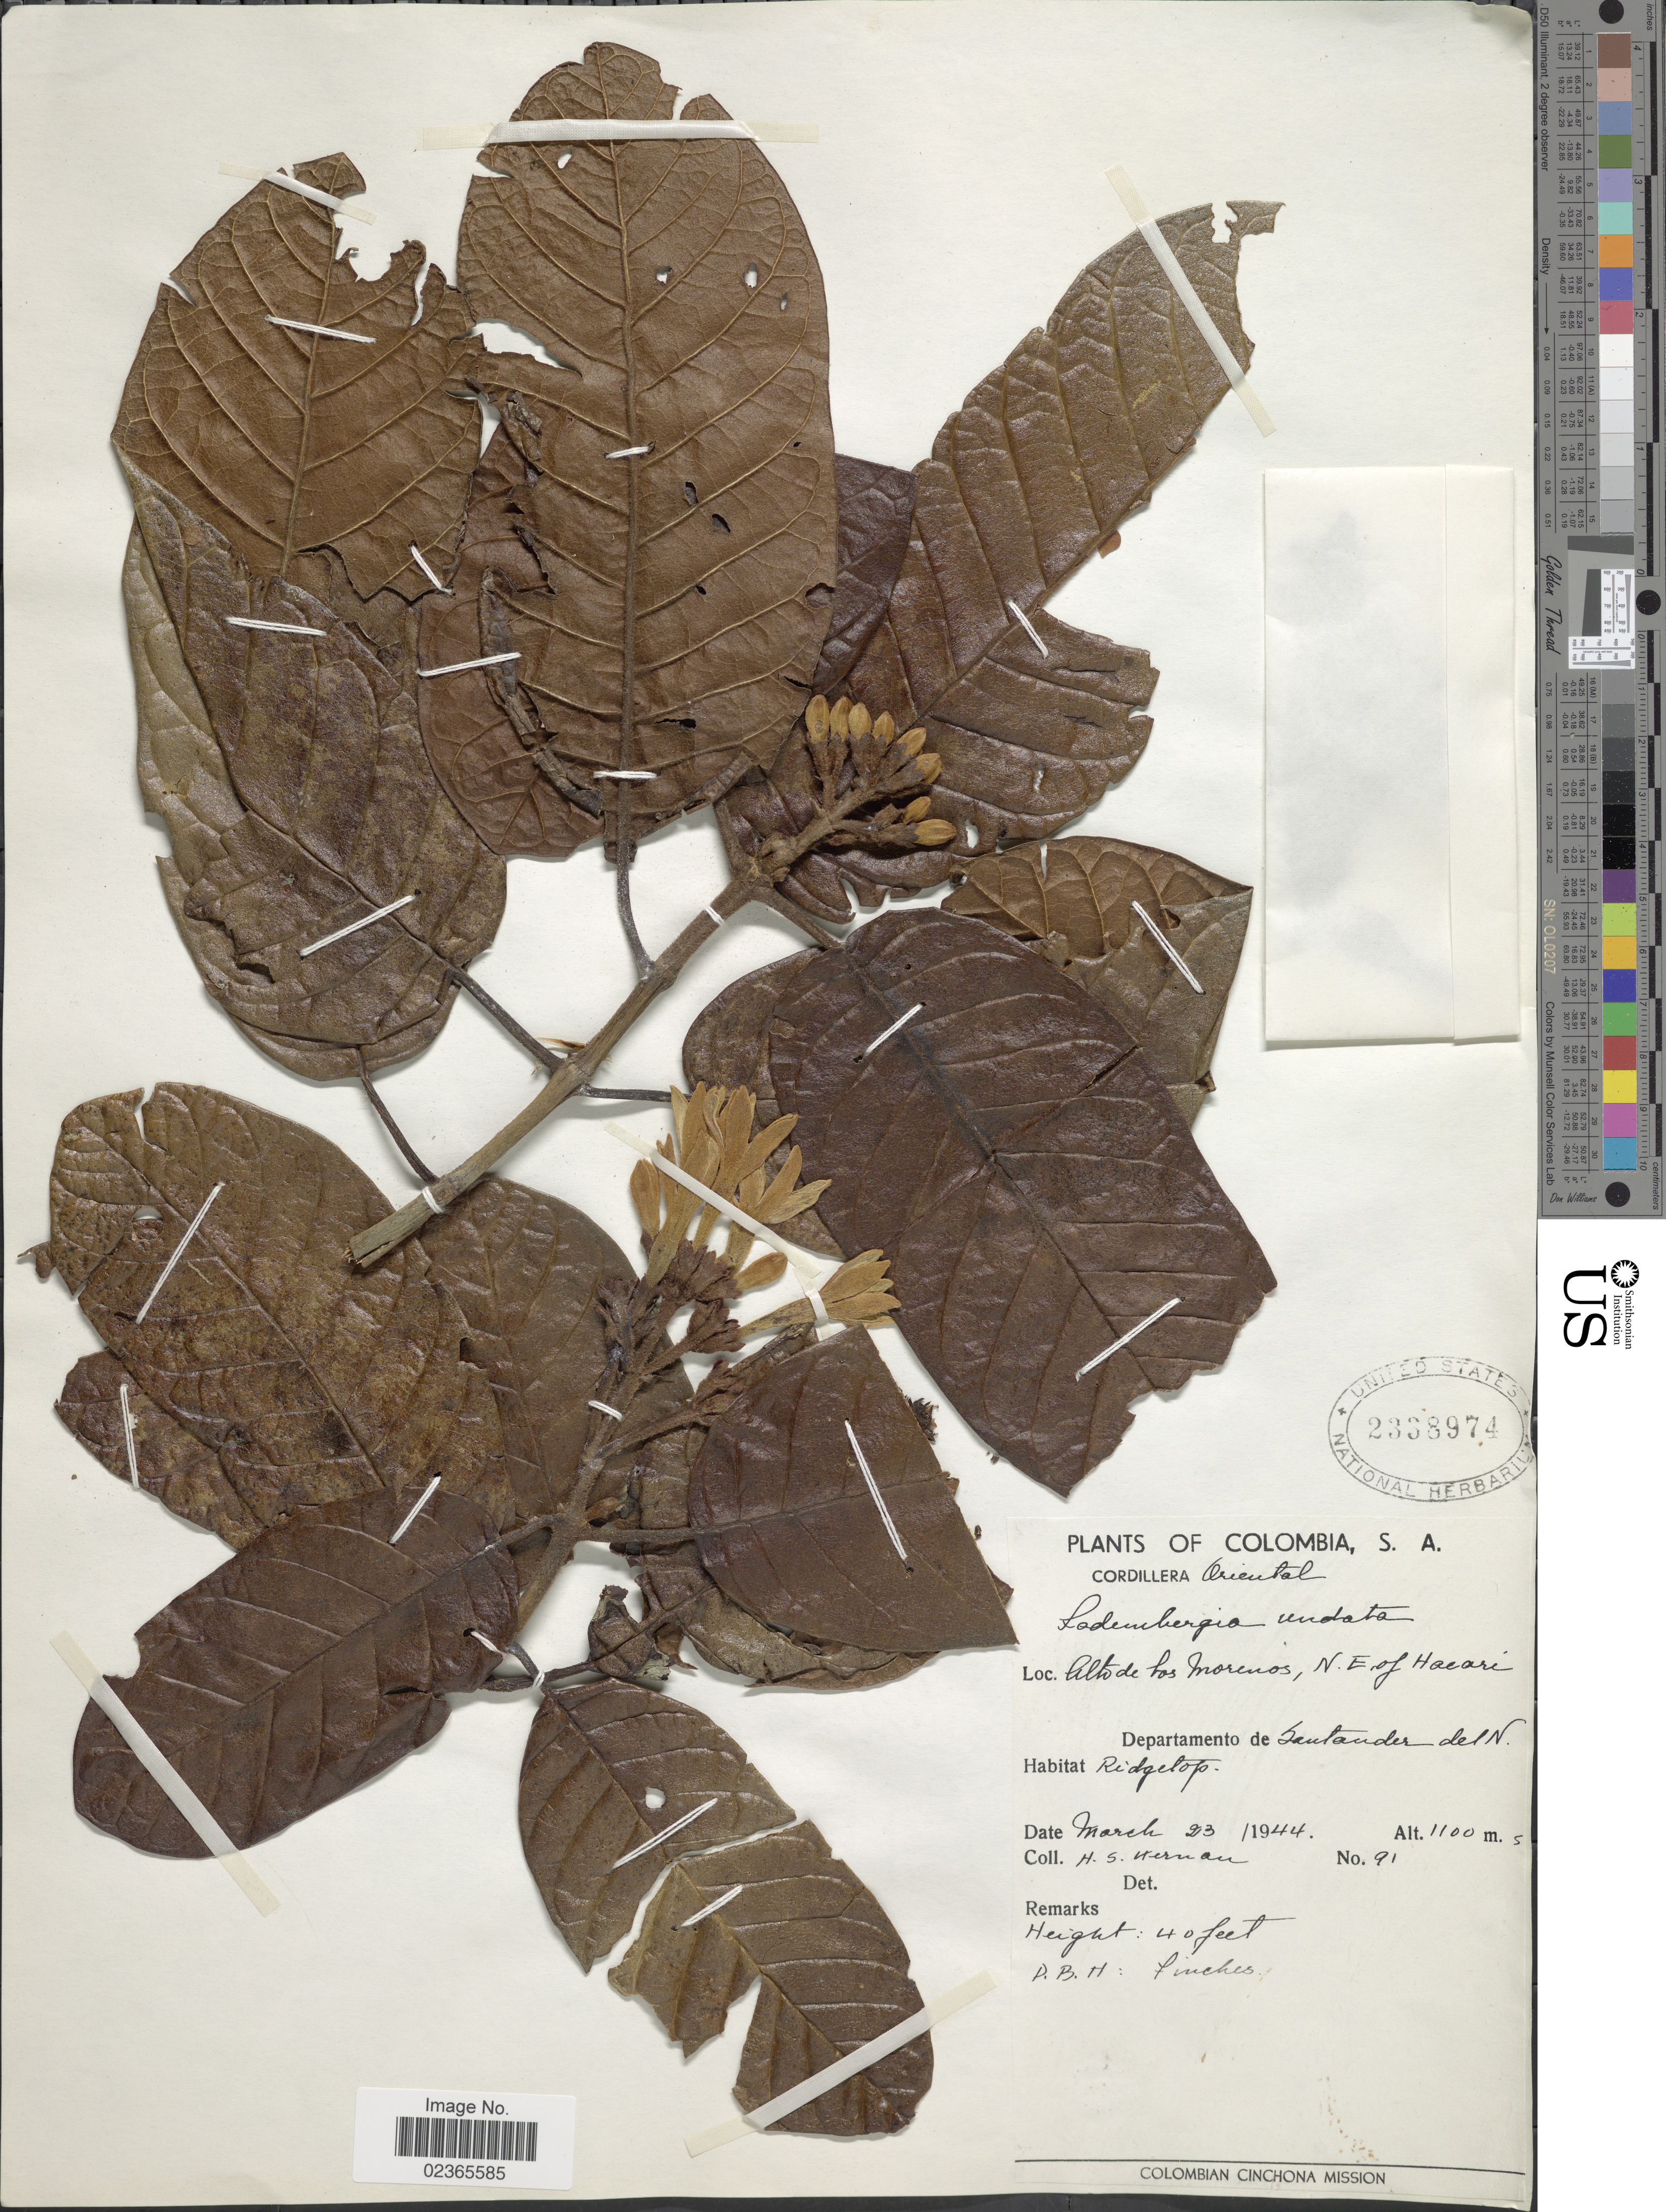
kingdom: Plantae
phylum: Tracheophyta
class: Magnoliopsida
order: Gentianales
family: Rubiaceae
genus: Ladenbergia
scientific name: Ladenbergia undata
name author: Klotzsch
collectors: H. Herman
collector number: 91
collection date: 1944-03-23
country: Colombia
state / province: Norte de Santander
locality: Cordillera Oriental, Alto de los Morenos, N.E. of Hacari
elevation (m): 1100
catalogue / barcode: US 2338974